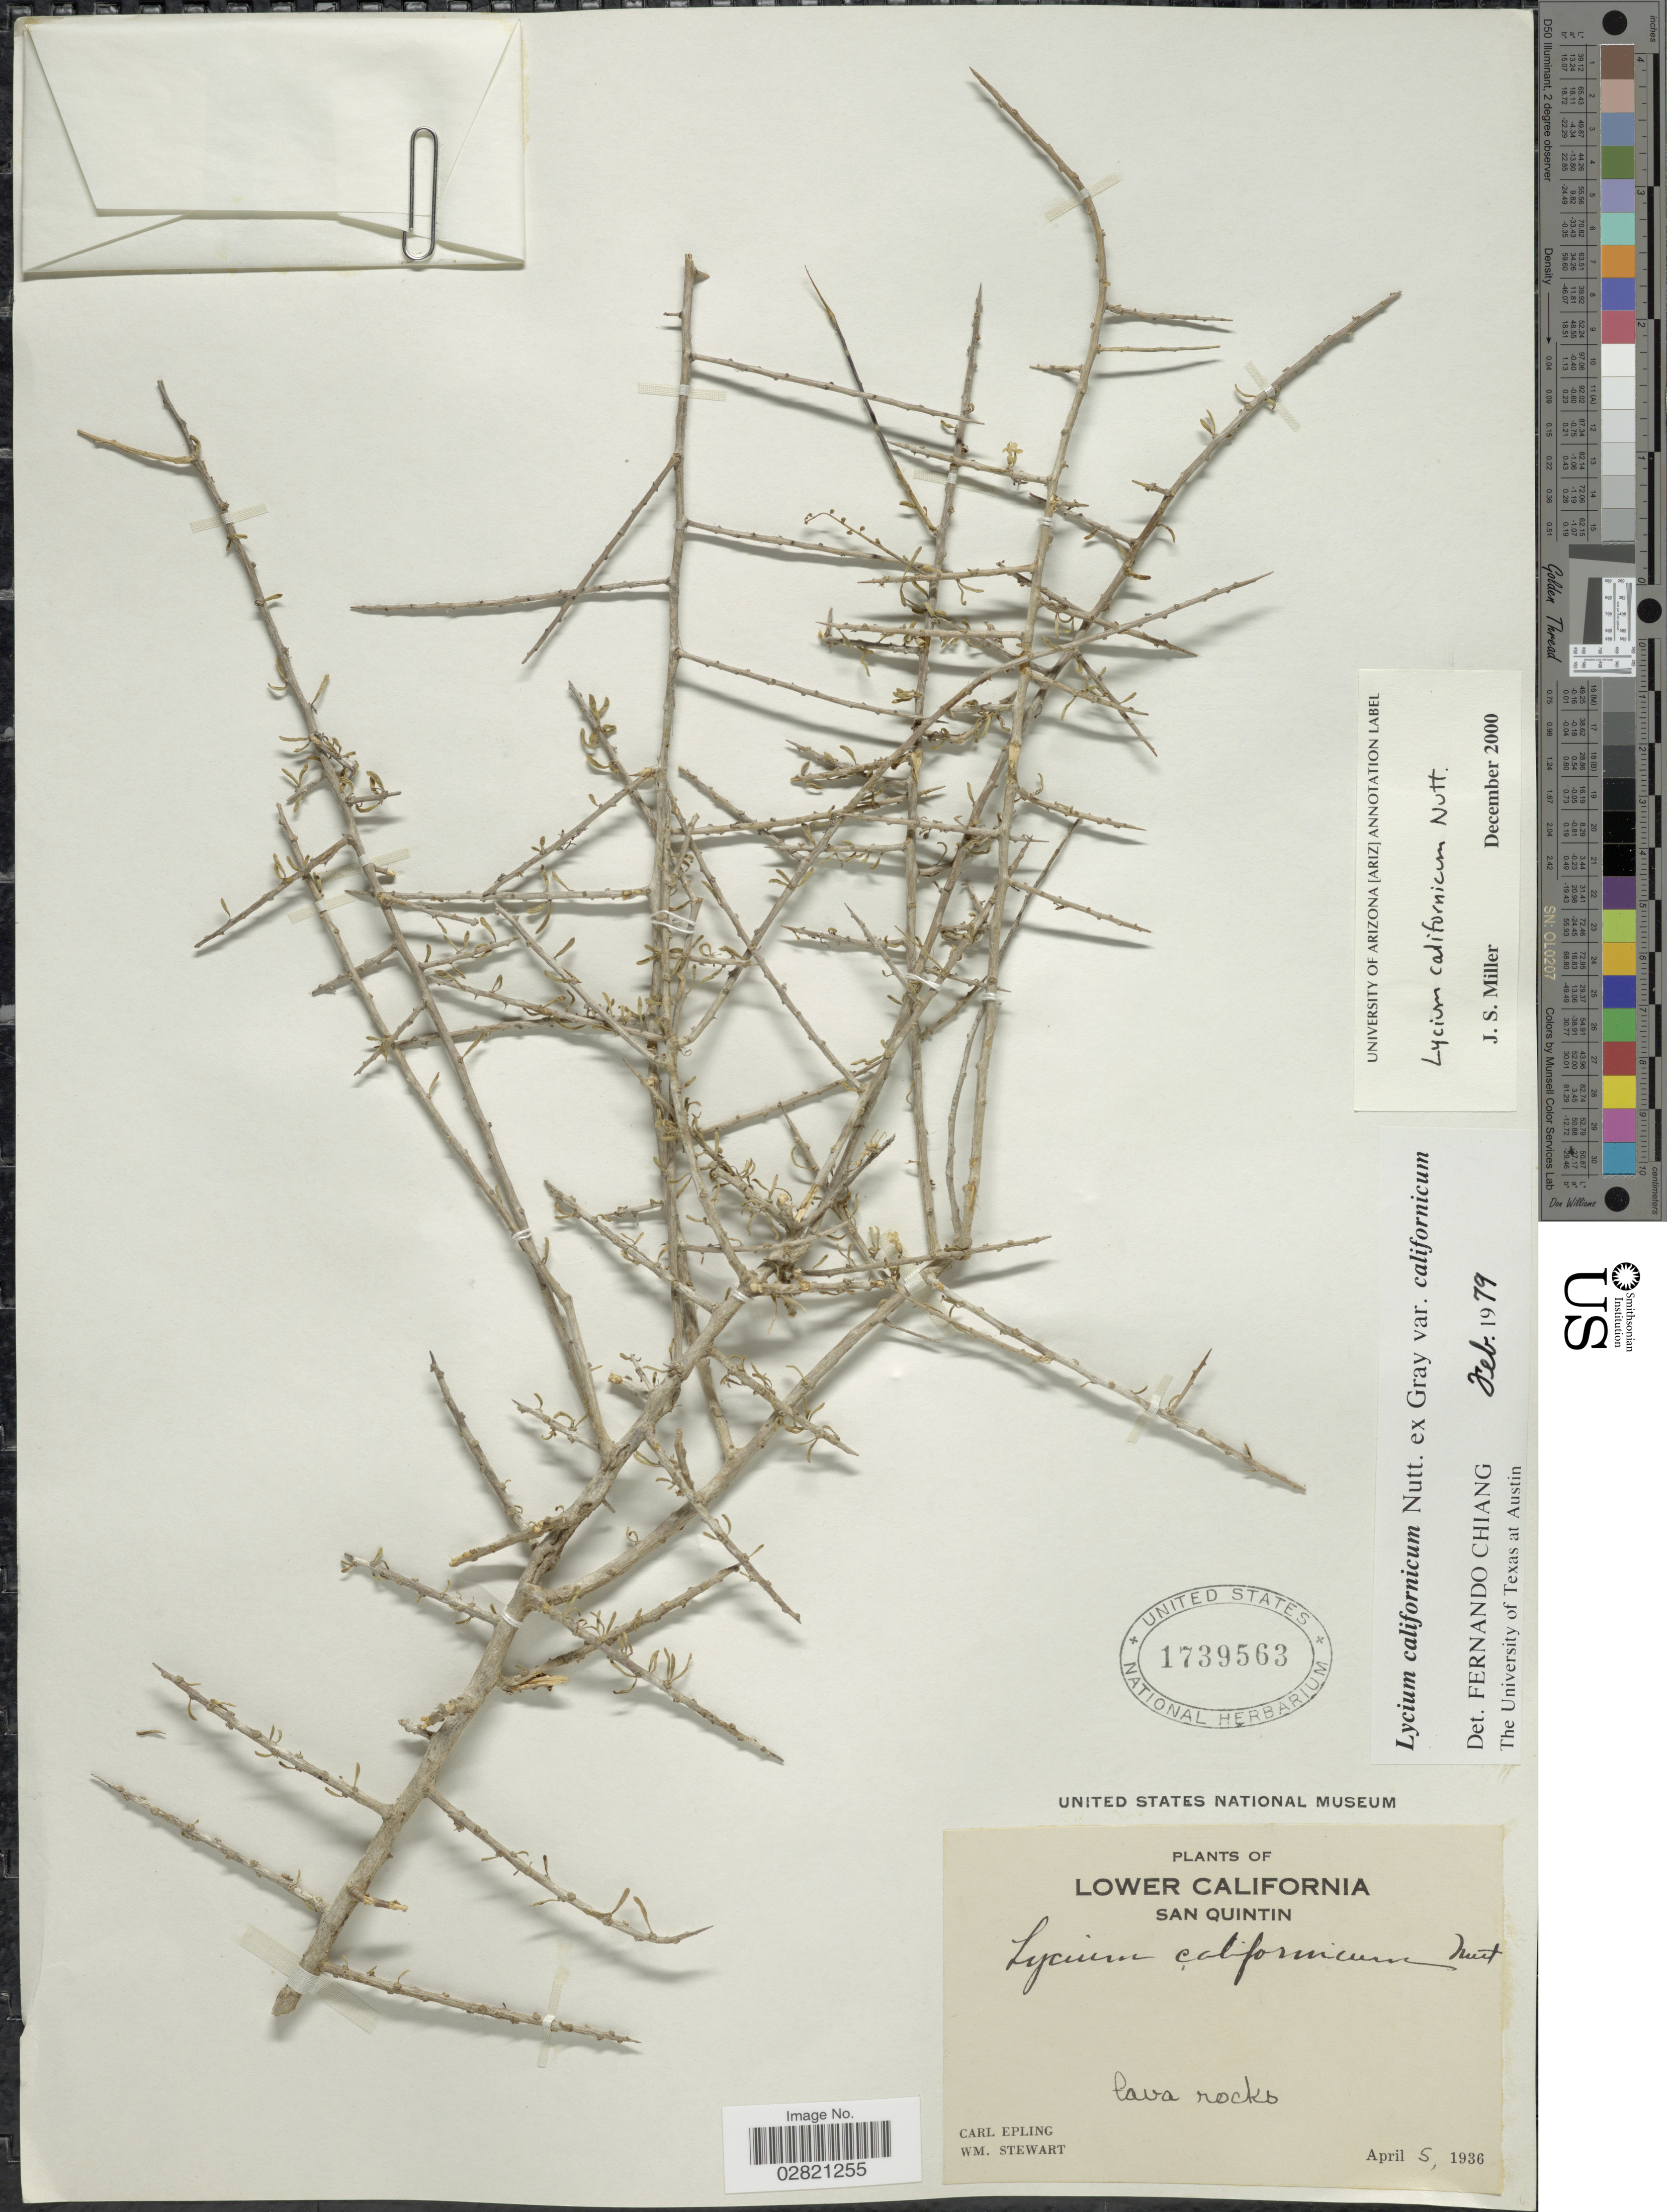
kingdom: Plantae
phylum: Tracheophyta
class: Magnoliopsida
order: Solanales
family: Solanaceae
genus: Lycium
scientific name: Lycium californicum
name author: Nutt. ex A. Gray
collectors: -- Epling & W. Stewart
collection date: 1936-04-05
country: Mexico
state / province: Baja California Norte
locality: Lower California, San Quintin.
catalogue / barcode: US 1739563